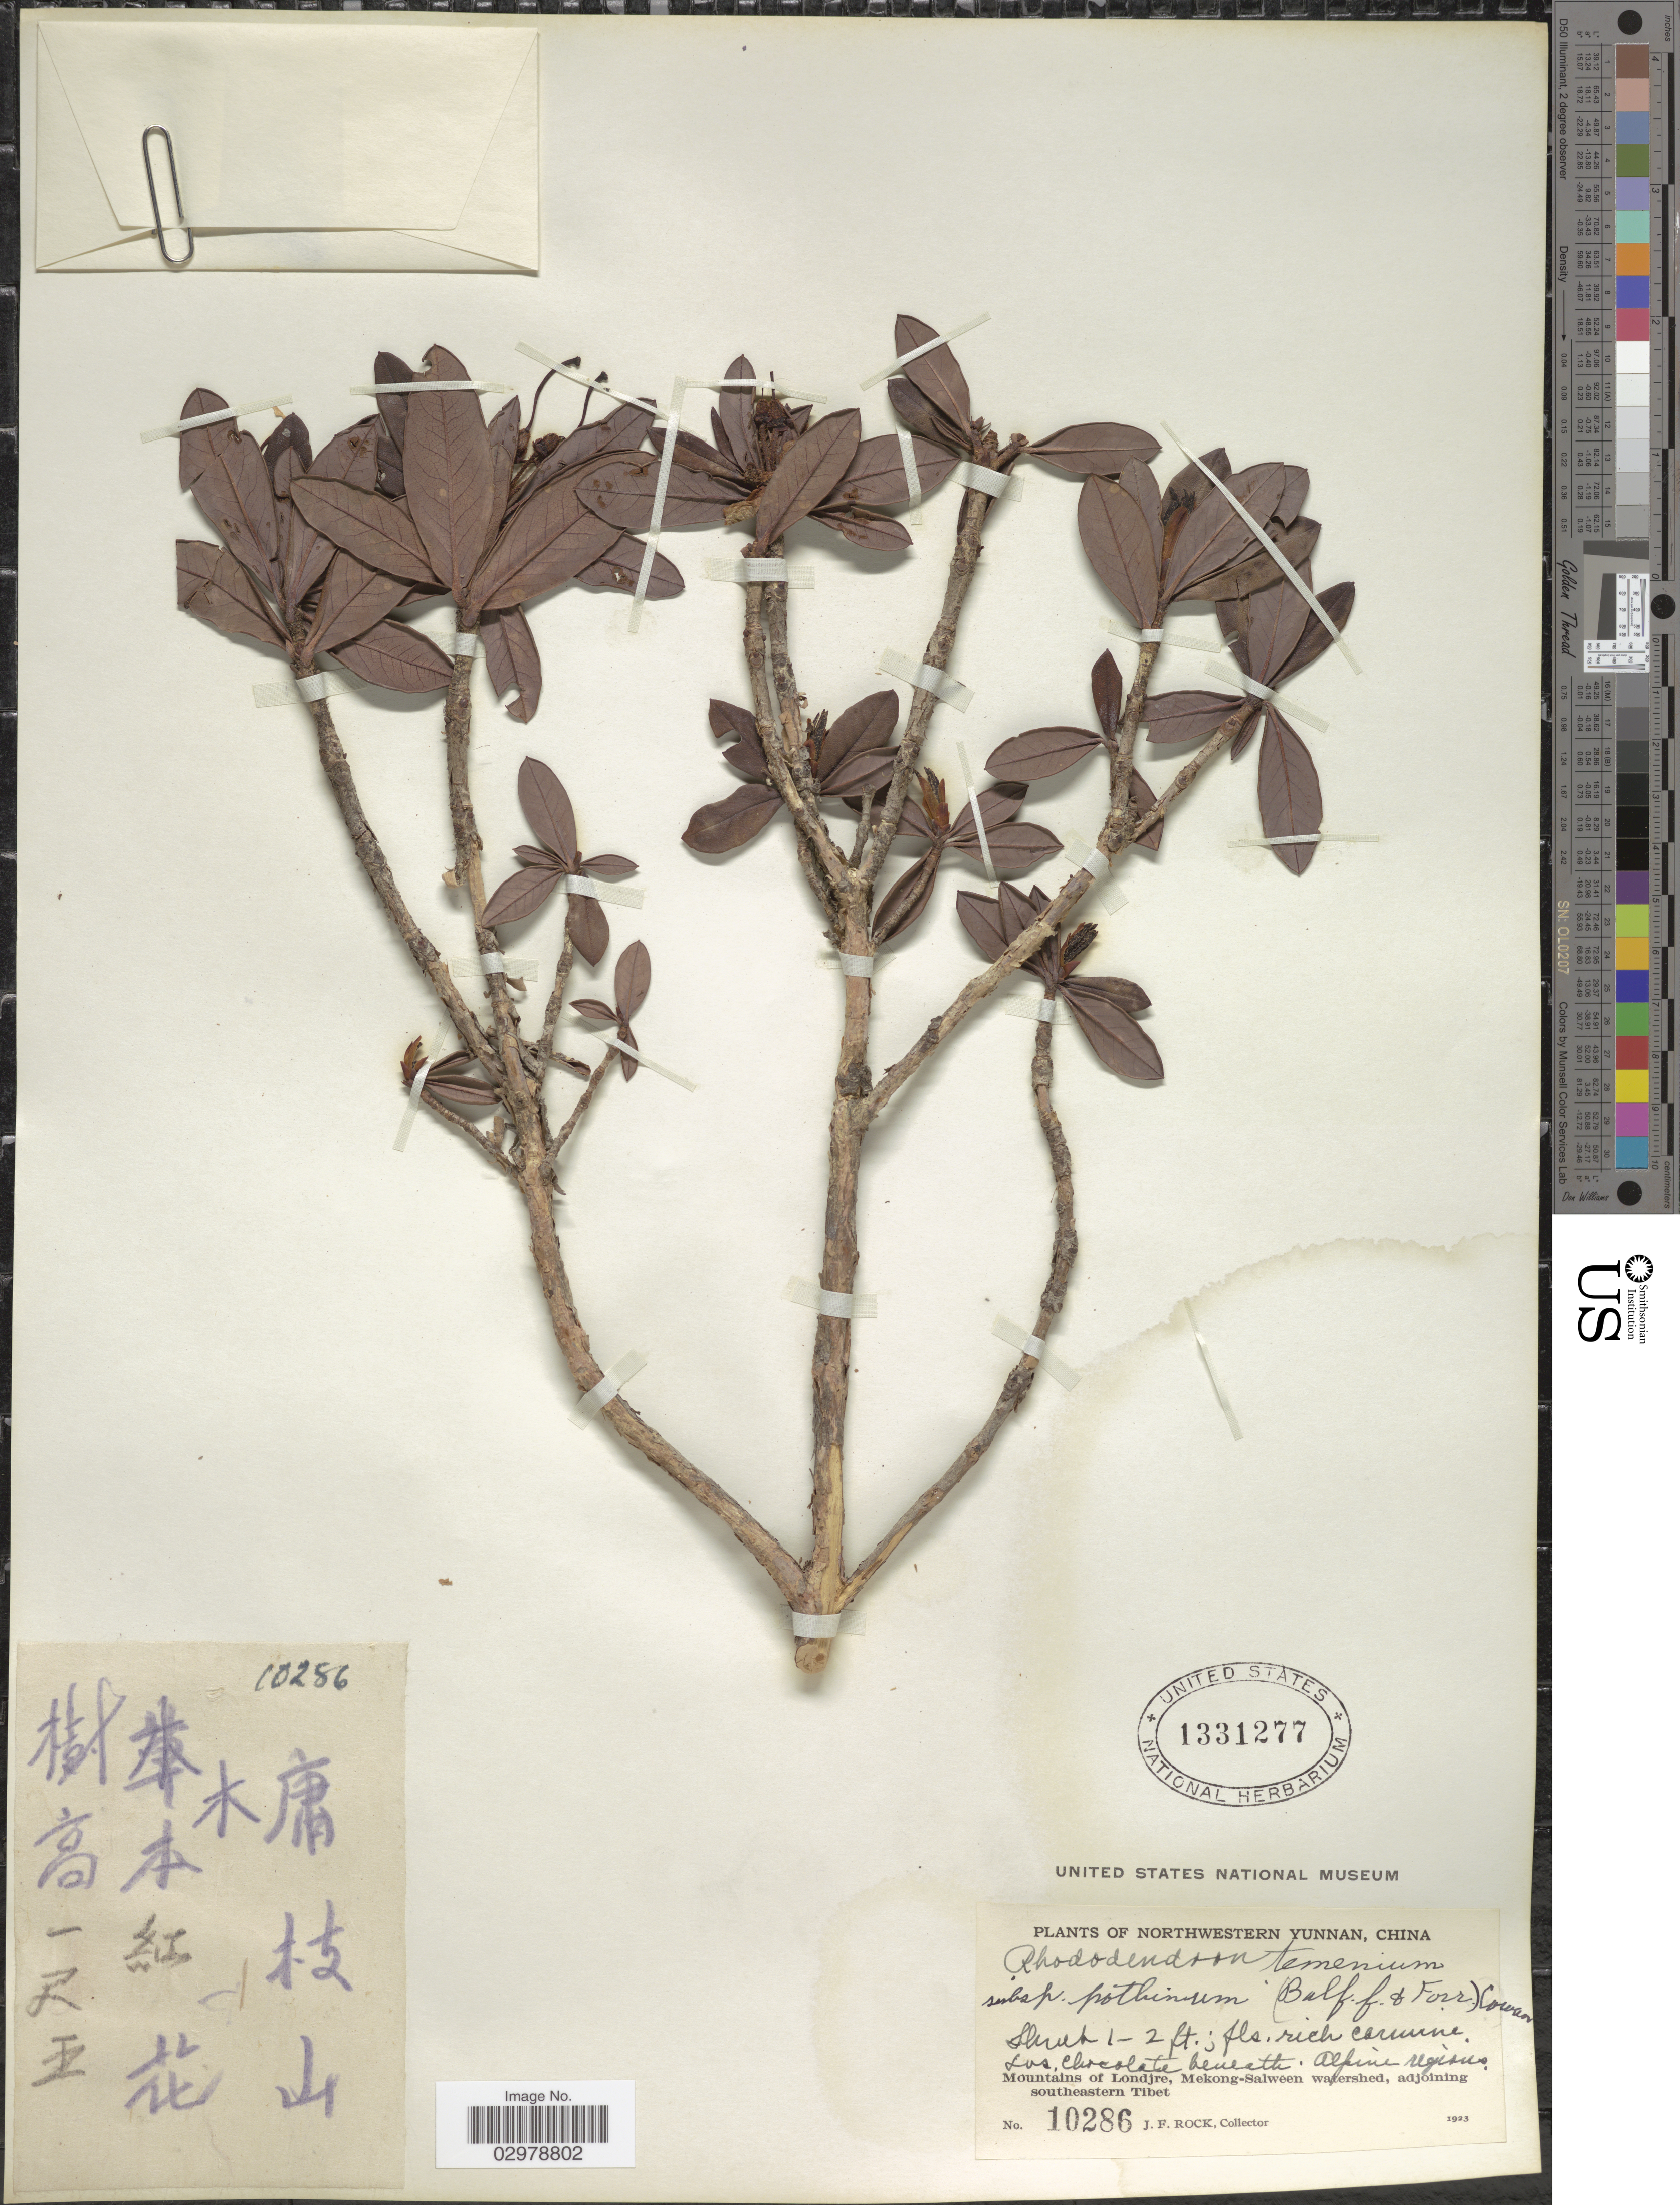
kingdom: Plantae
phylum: Tracheophyta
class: Magnoliopsida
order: Ericales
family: Ericaceae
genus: Rhododendron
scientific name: Rhododendron temenium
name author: Balf. f. & Forrest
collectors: J. Rock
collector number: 10286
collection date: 1923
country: China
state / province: Yunnan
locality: Los Chocolate beneath. Alpine regions. Mountains of Londjre, Mekong-Salween watershed, adjoining southeastern Tibet.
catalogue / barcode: US 1331277